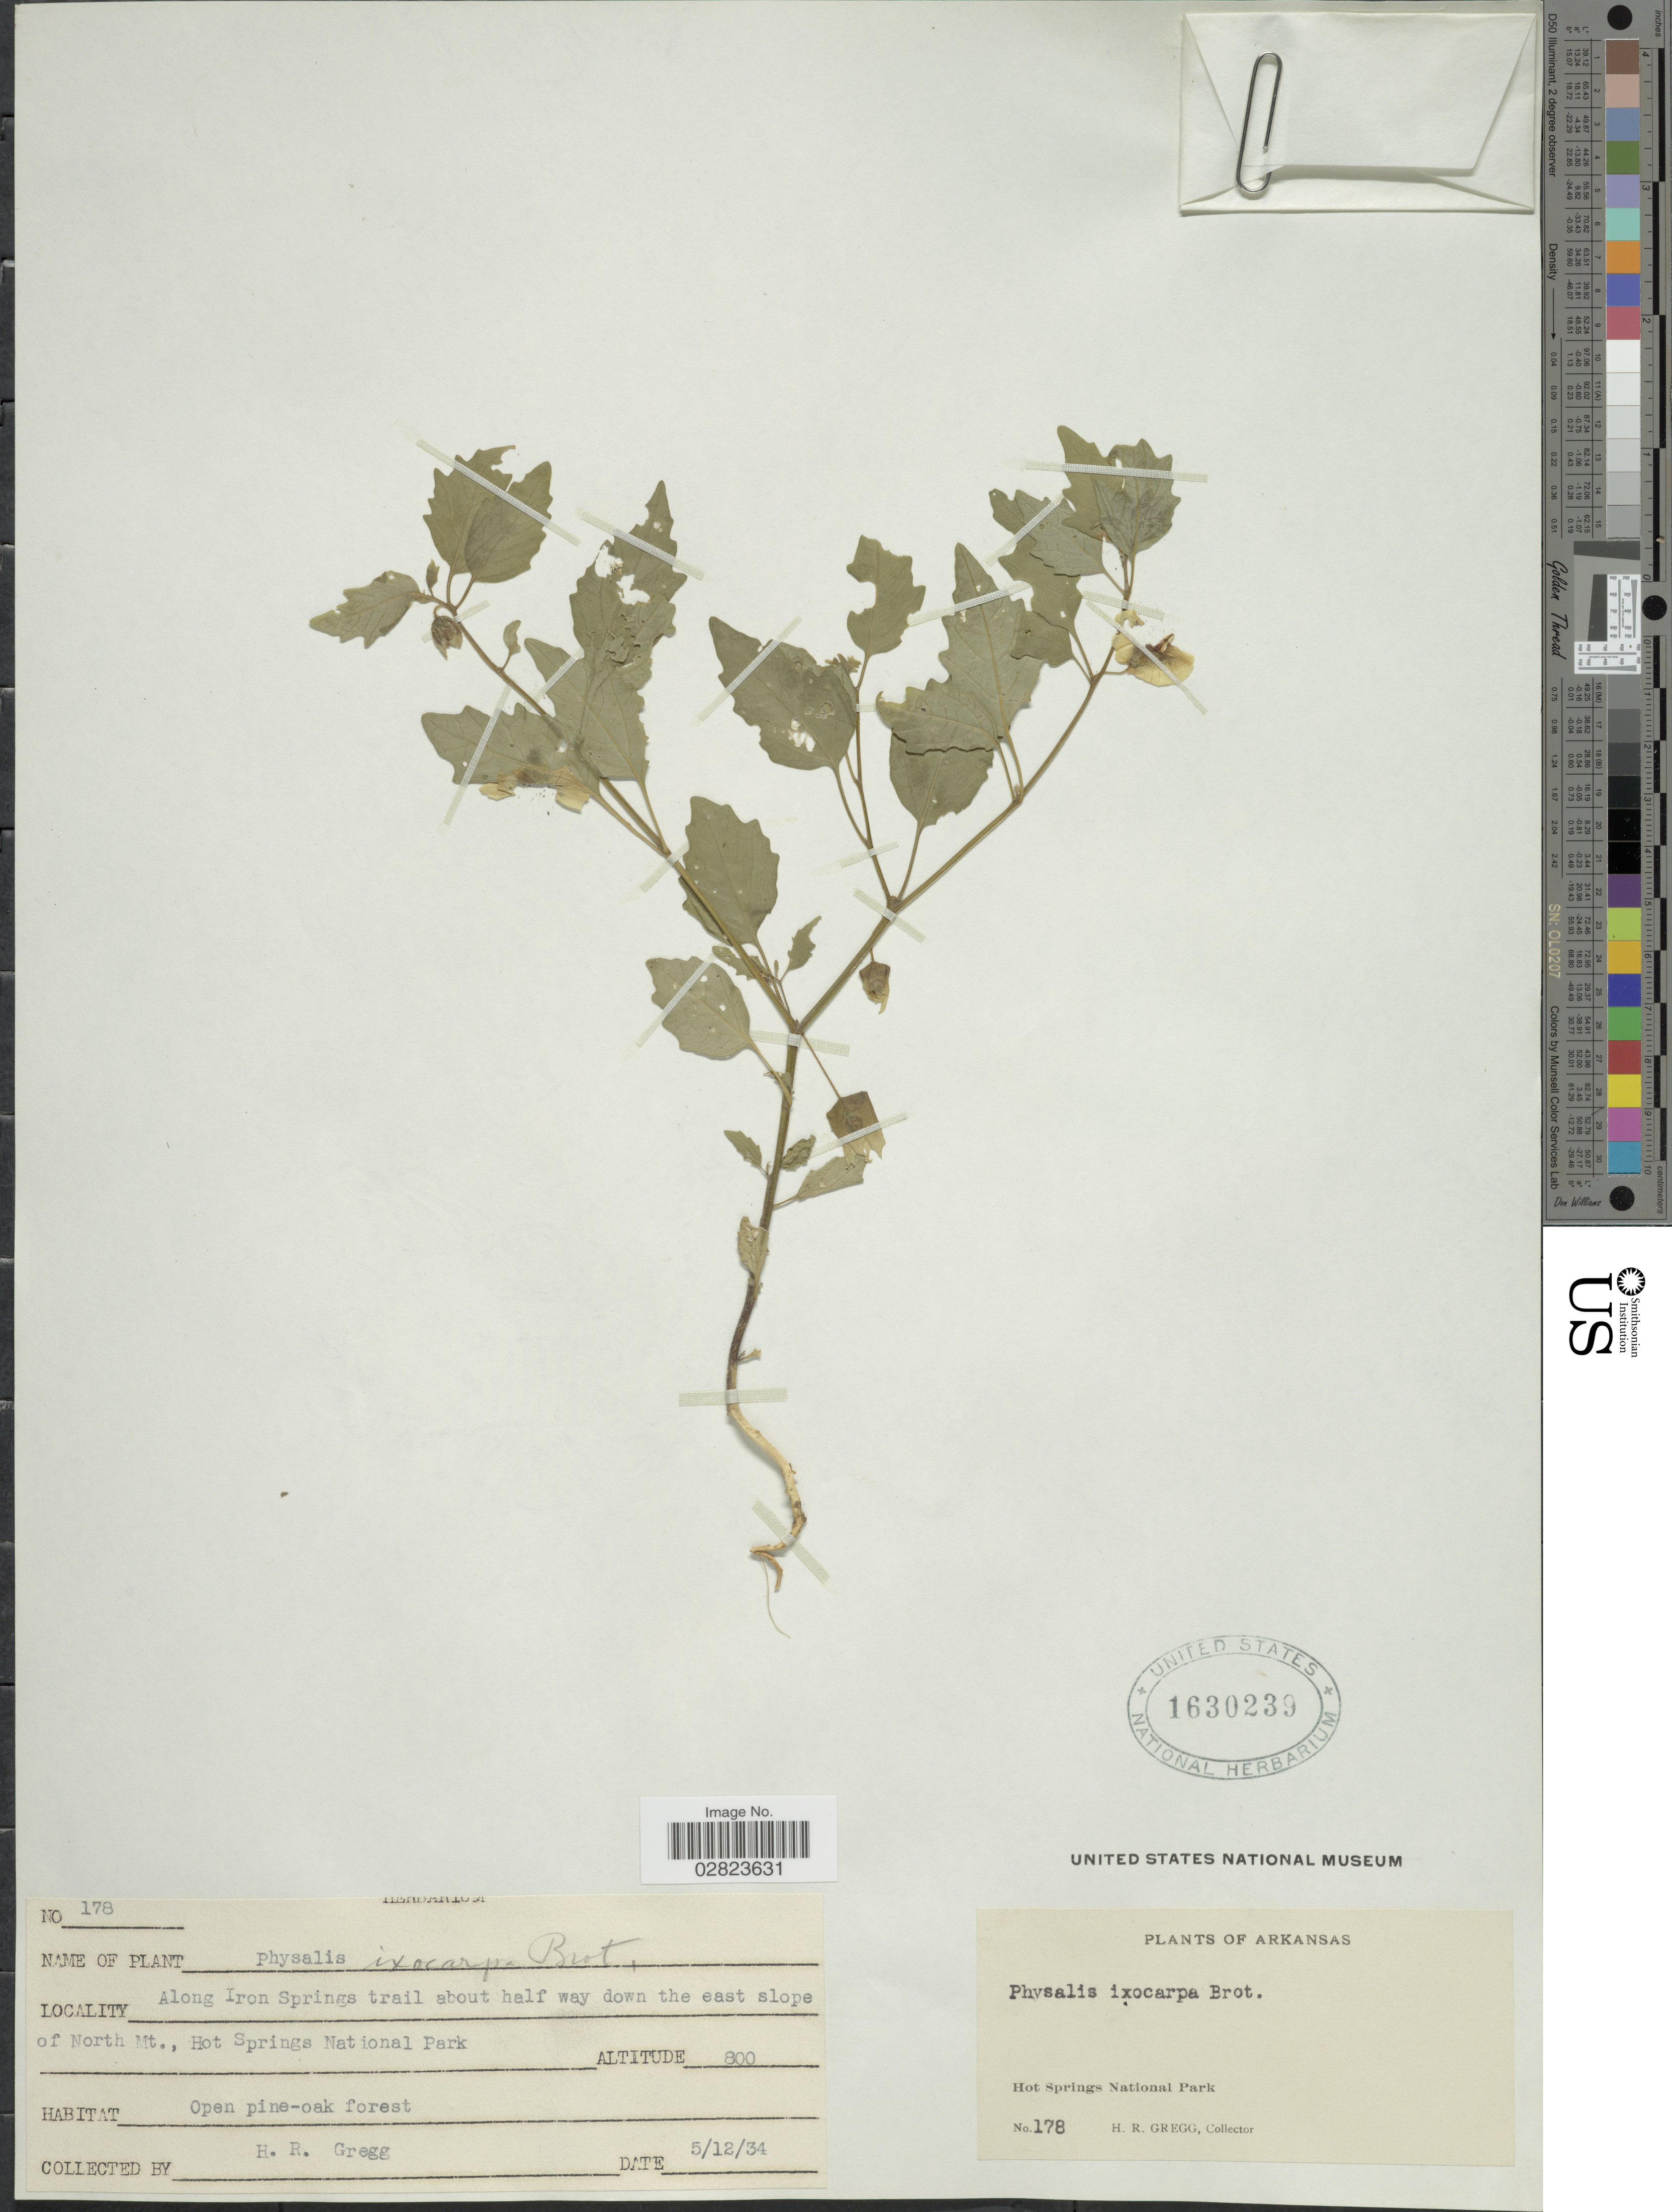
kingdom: Plantae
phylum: Tracheophyta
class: Magnoliopsida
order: Solanales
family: Solanaceae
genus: Physalis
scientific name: Physalis ixocarpa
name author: Brot. ex Hornem.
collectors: H. Gregg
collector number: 178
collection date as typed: Transcribed d/m/y: 12/5/34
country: United States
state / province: Arkansas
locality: Along Iron Springs trail about half way down the east slope of North Mt., Hot Springs National Park.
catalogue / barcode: US 1630239